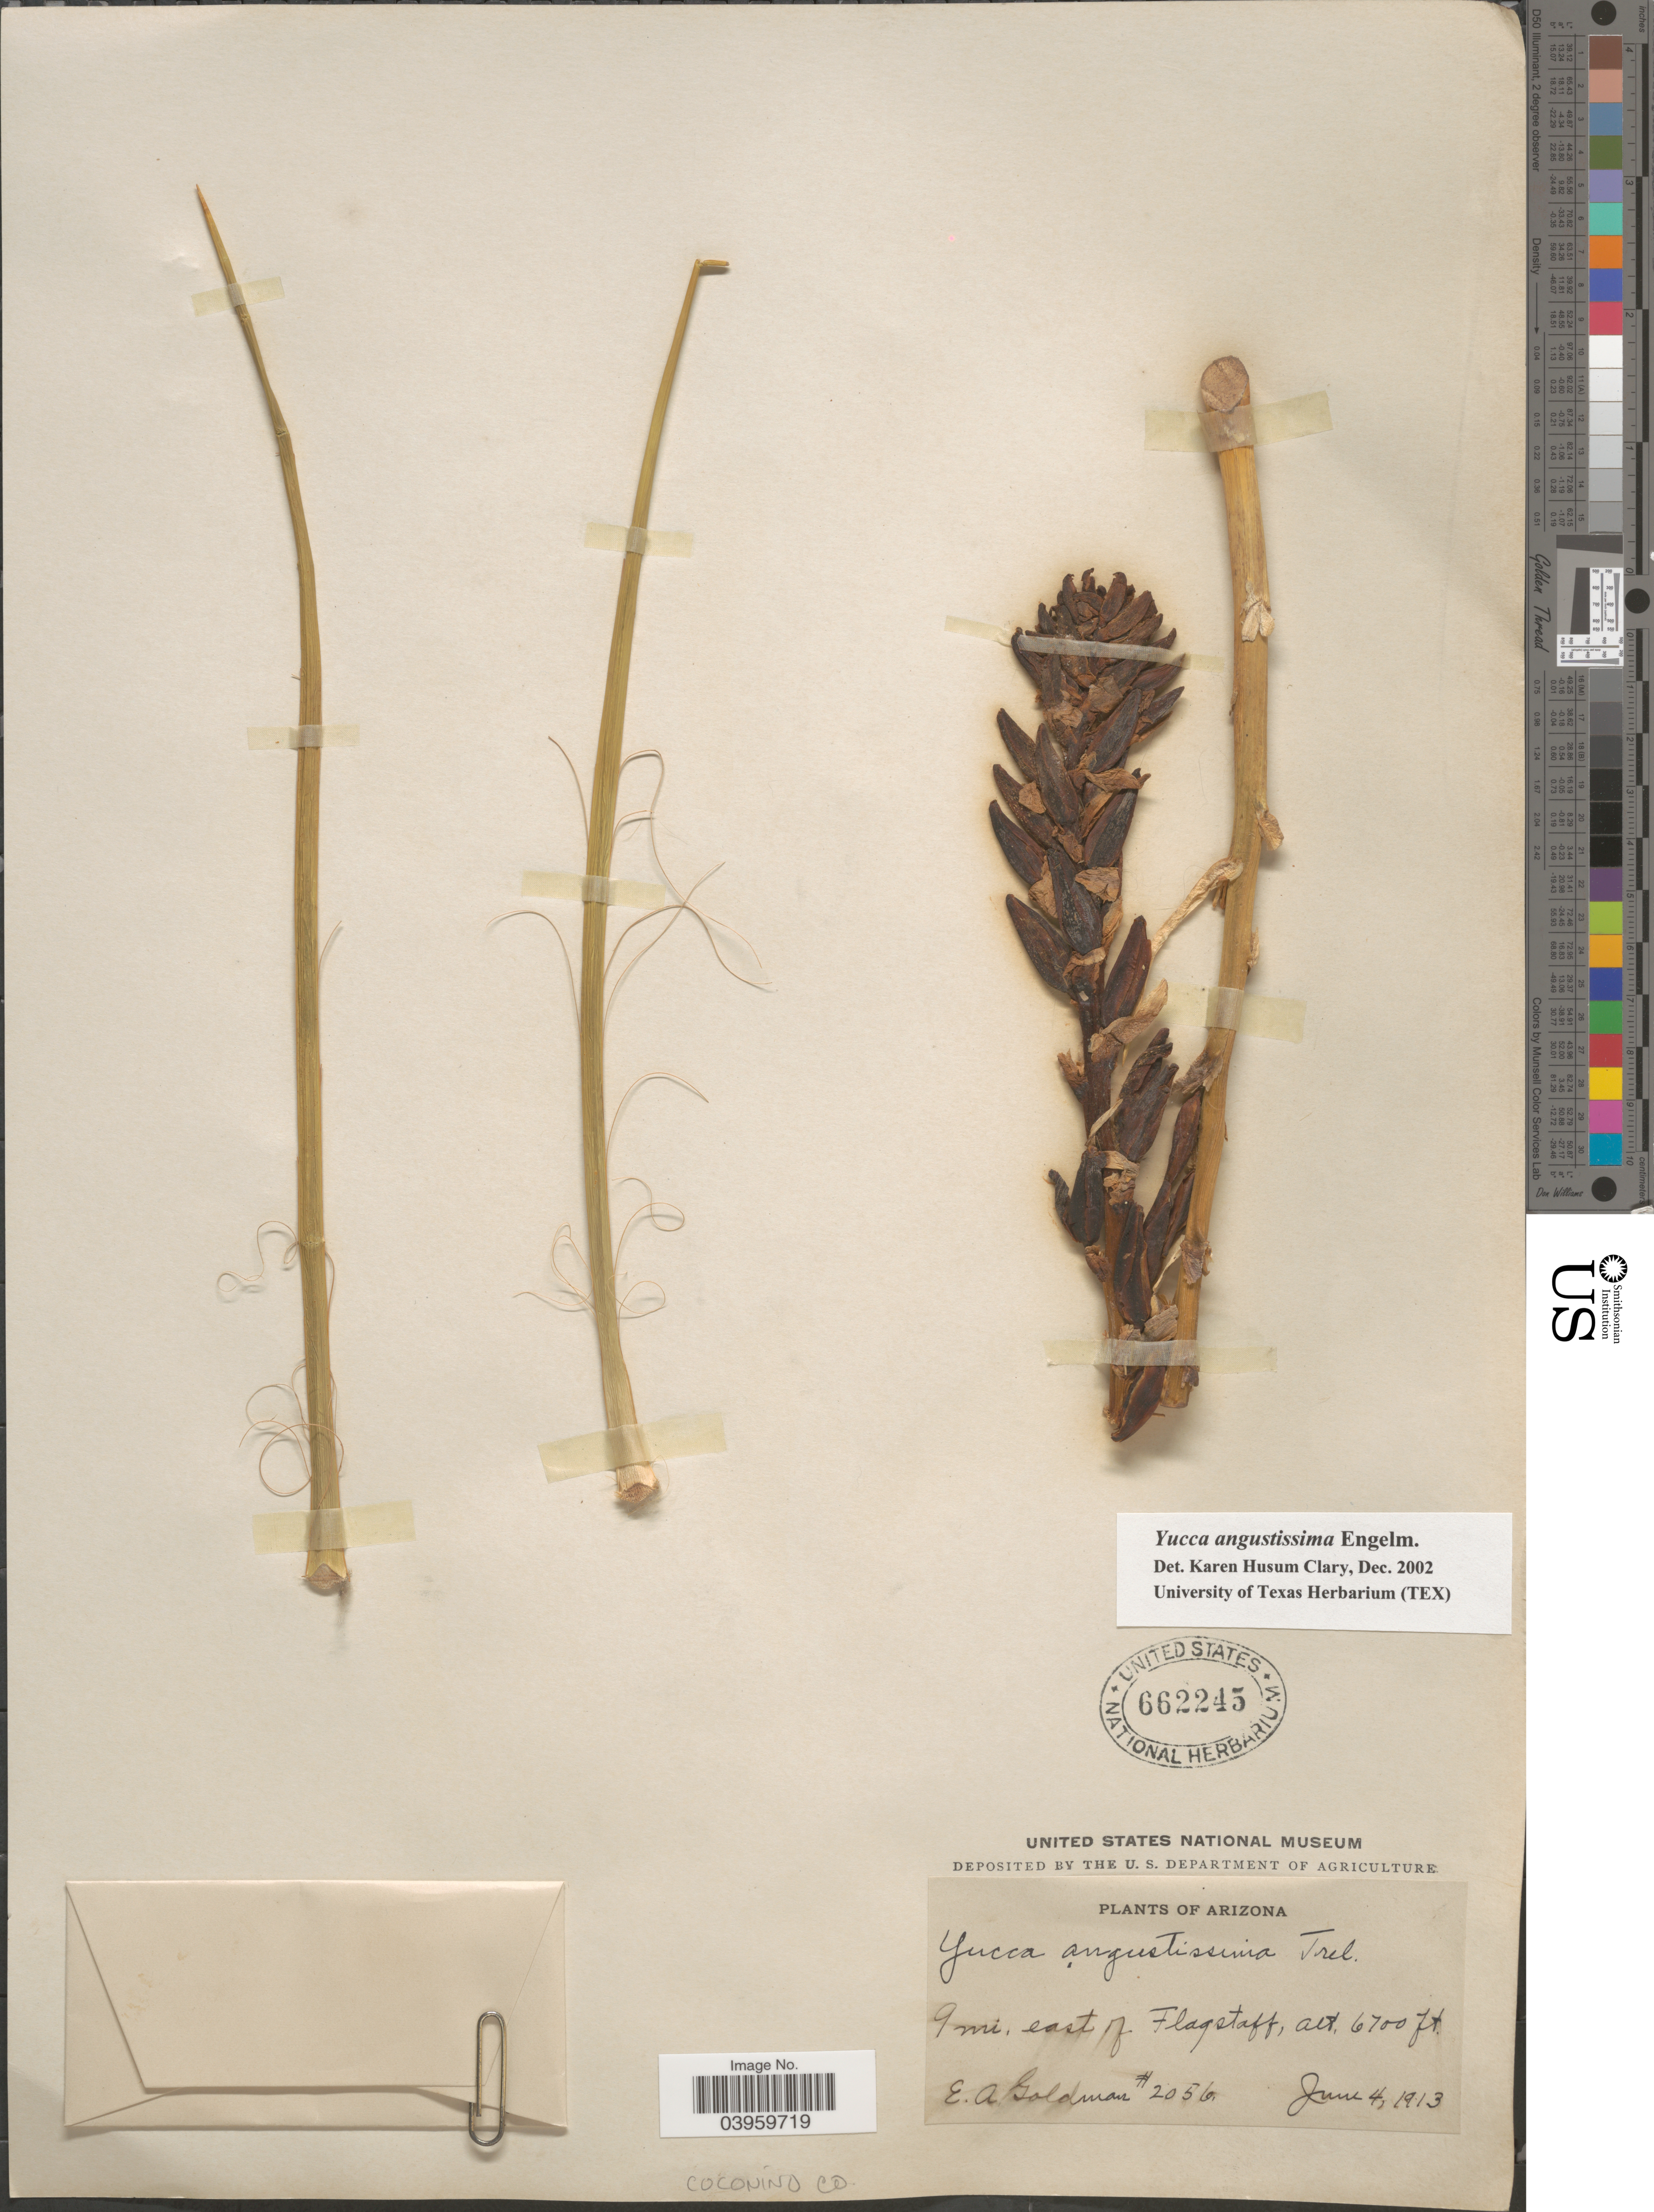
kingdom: Plantae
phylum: Tracheophyta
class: Liliopsida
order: Asparagales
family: Asparagaceae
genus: Yucca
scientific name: Yucca angustissima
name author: Engelm. ex Trel.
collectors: E. A. Goldman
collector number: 2056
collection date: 1913-06-04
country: United States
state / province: Arizona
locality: Coconino Co. 9 mi. east of Flagstaff.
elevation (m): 2042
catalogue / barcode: US 662245